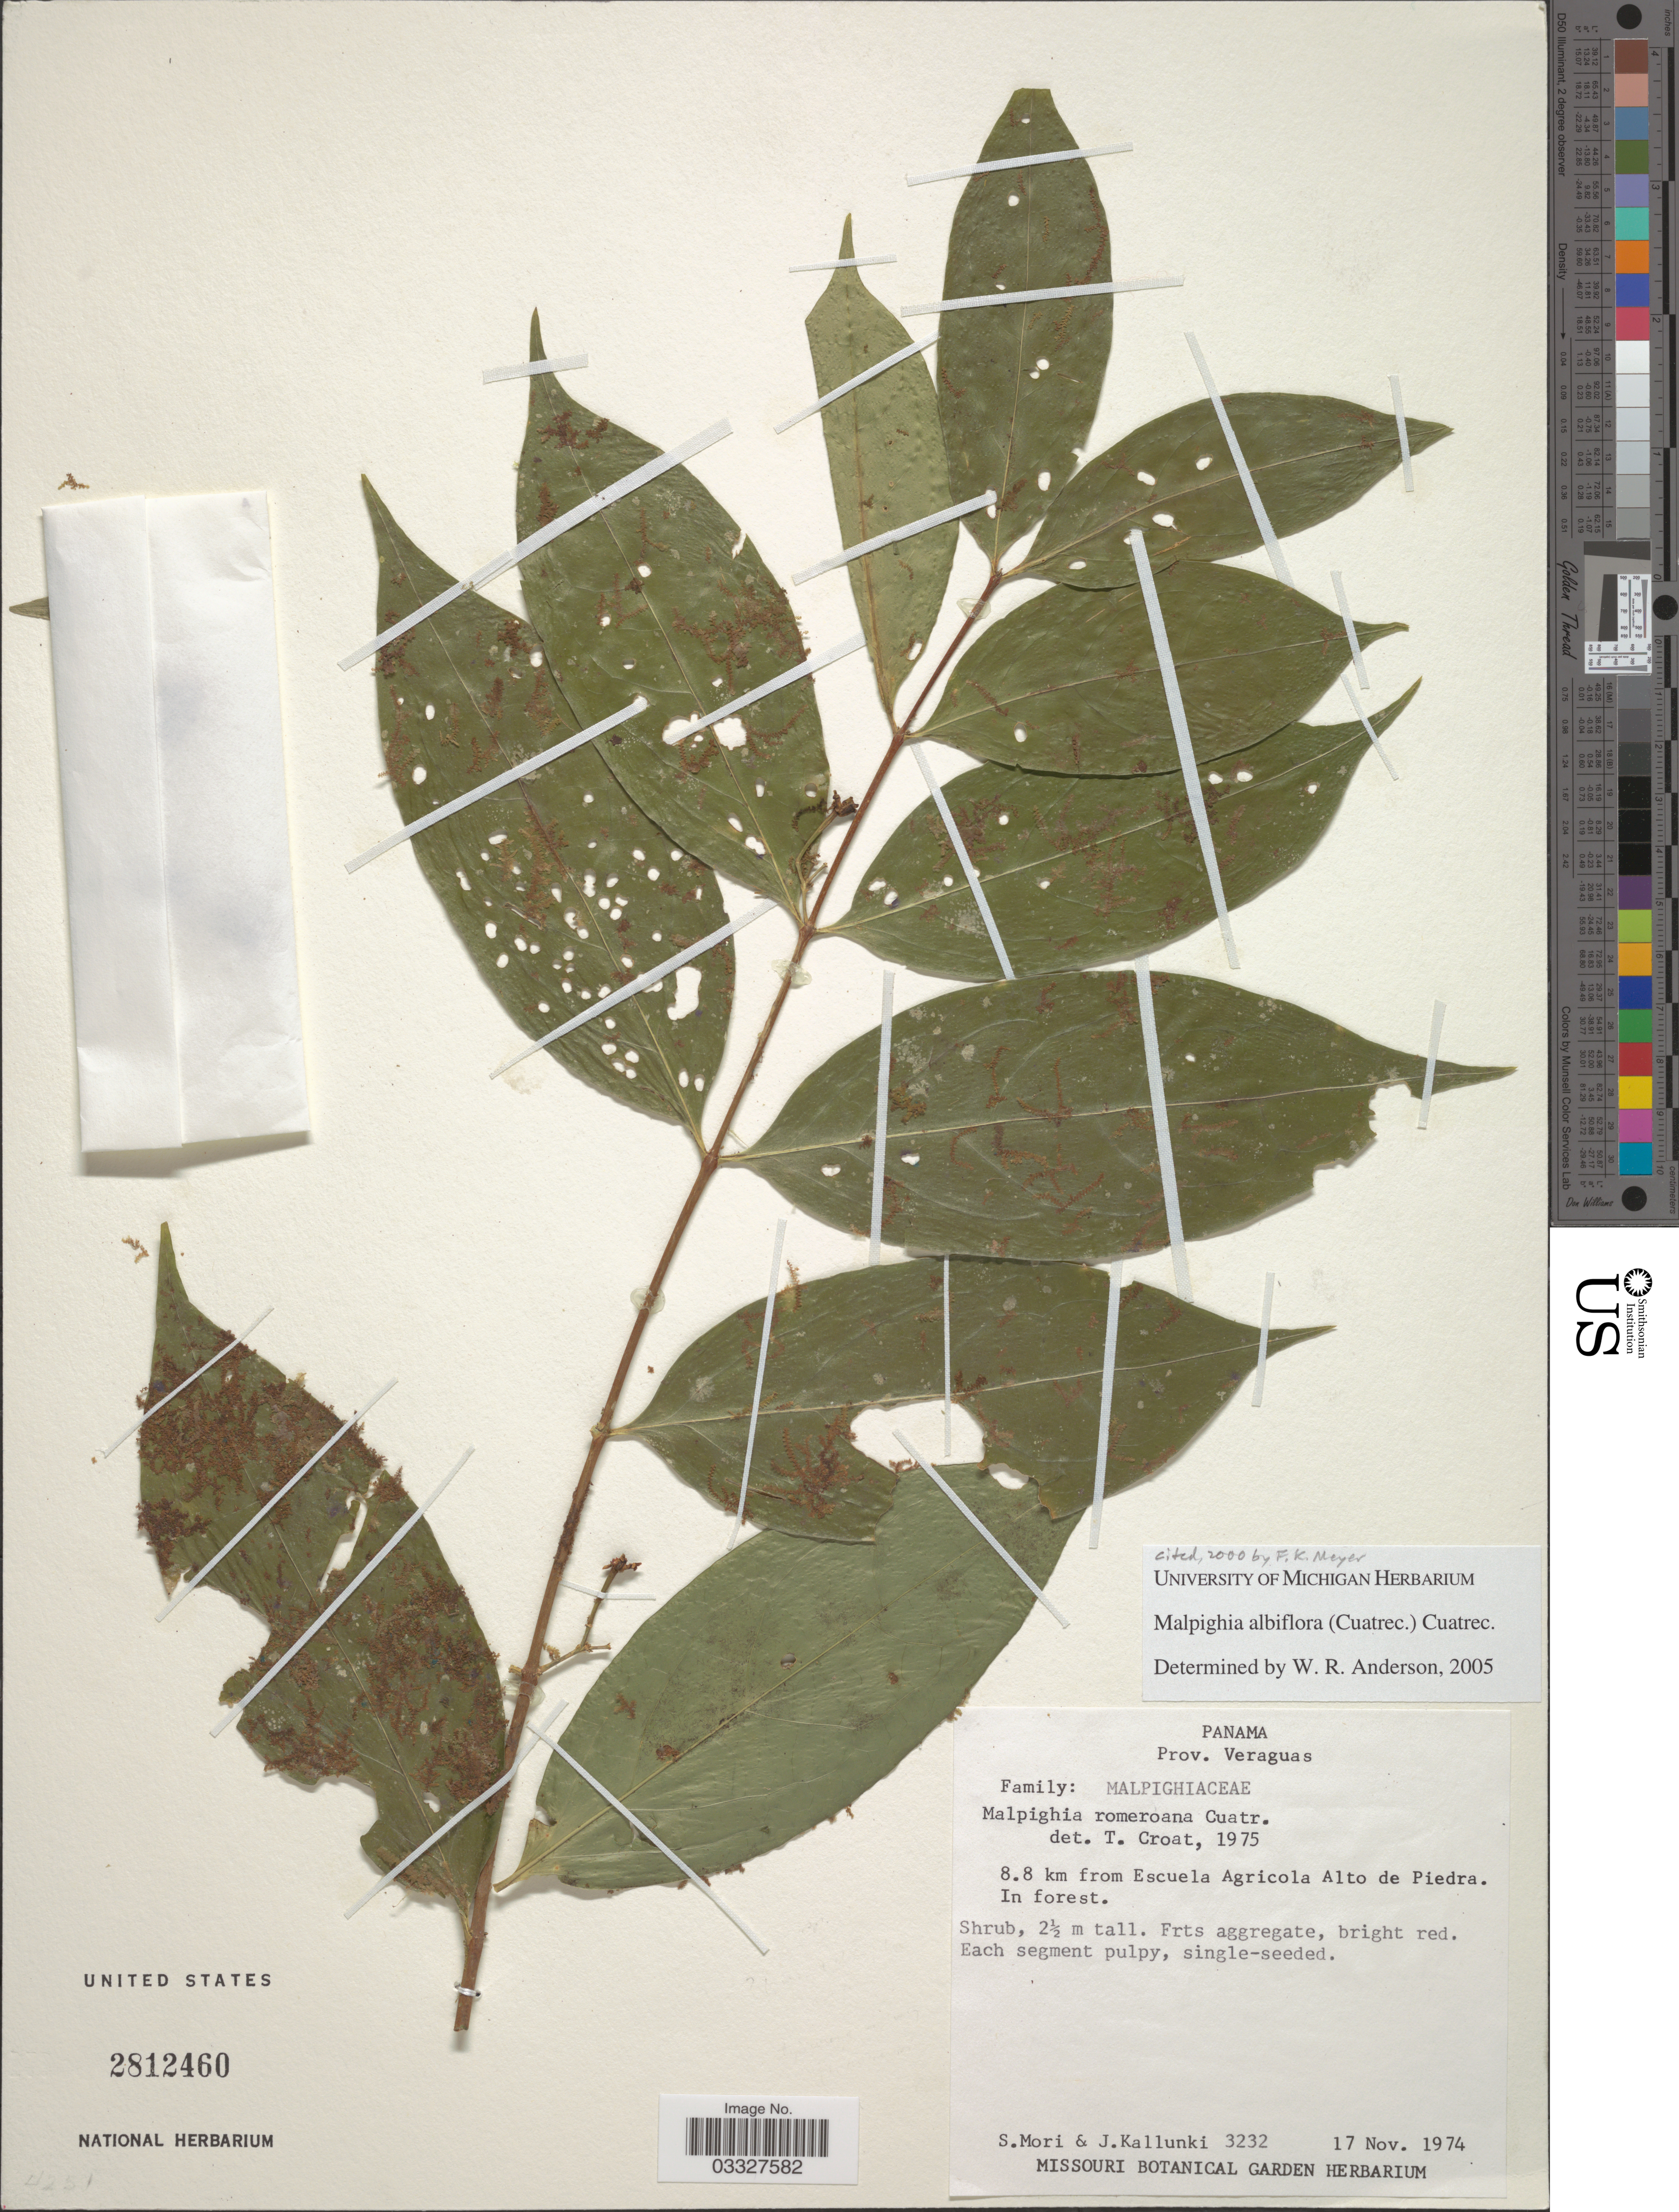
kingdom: Plantae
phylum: Tracheophyta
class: Magnoliopsida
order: Malpighiales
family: Malpighiaceae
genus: Malpighia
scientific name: Malpighia albiflora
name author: (Cuatrec.) Cuatrec.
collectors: S. Mori & J. Kallunki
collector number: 3232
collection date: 1974-11-17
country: Panama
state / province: Veraguas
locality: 8.8 km from Escuela Agricola Alto de Piedra.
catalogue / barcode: US 2812460